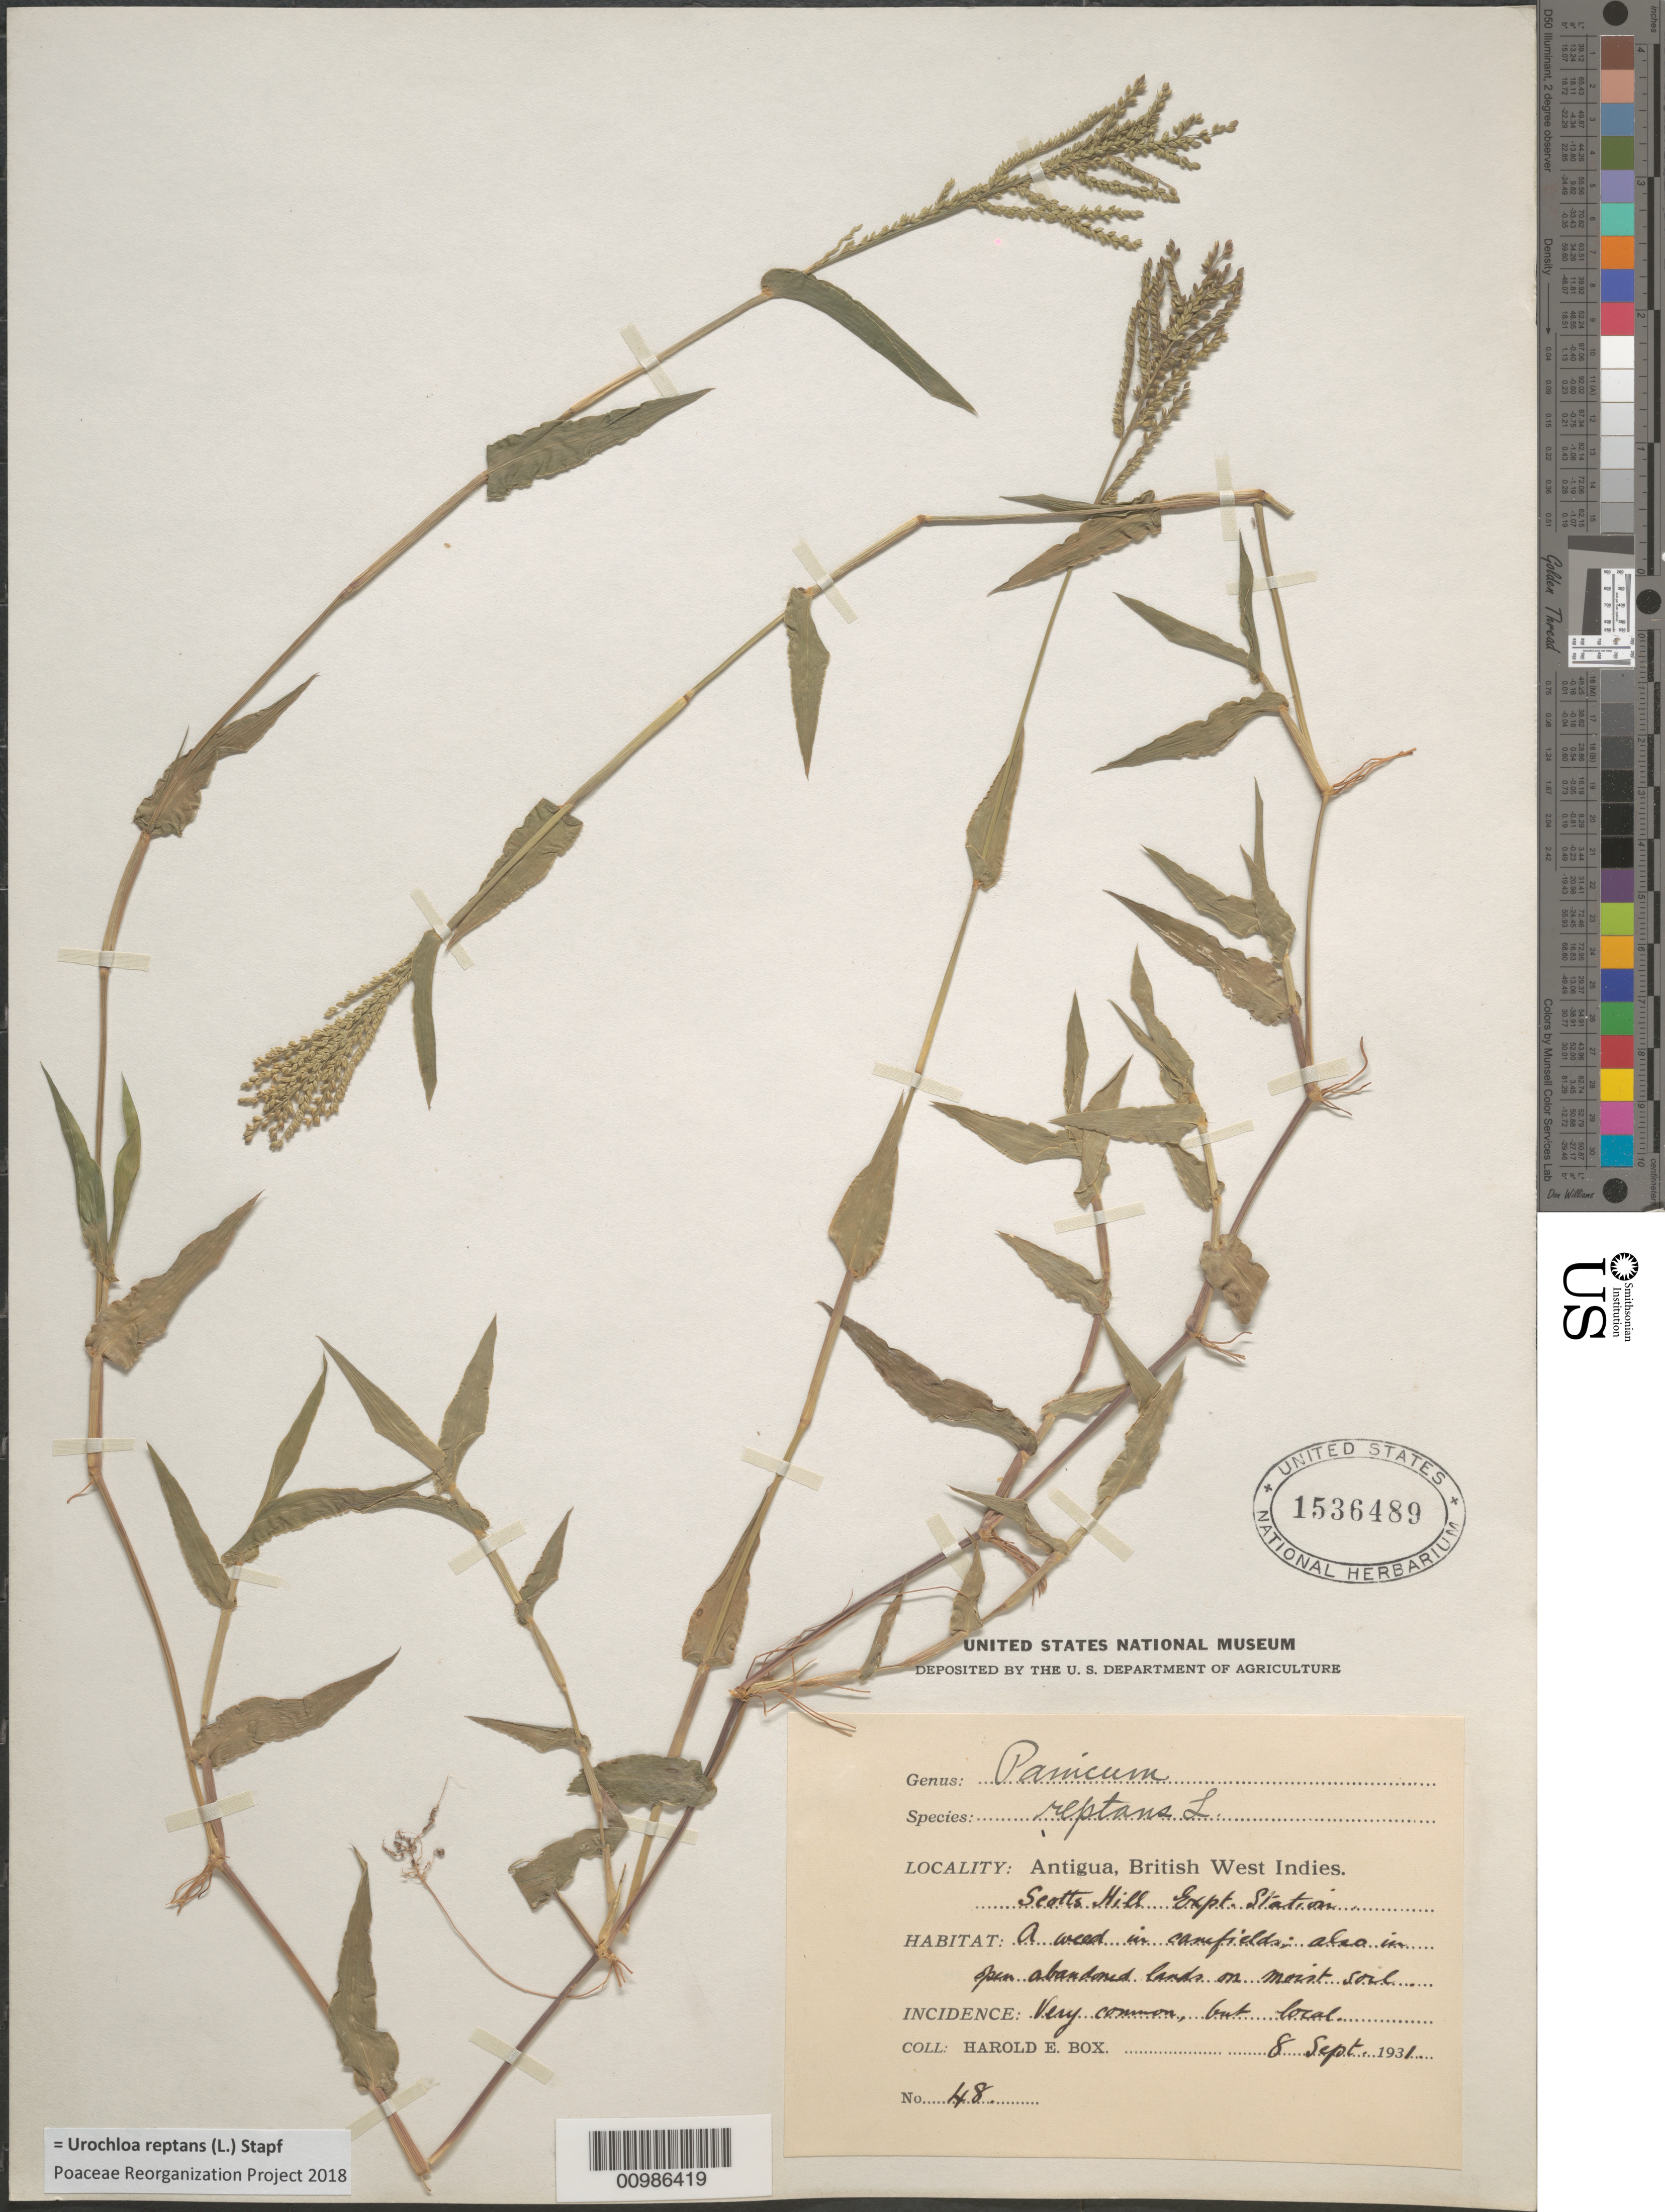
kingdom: Plantae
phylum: Tracheophyta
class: Liliopsida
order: Poales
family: Poaceae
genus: Brachiaria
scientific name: Brachiaria reptans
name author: (L.) C.E. Hubb. & C.A. Gardner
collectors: H. E. Box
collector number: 48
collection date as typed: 08 Sep 1931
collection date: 1931-09-08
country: Antigua and Barbuda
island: Antigua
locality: Scotts Hilll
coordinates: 0 N, 0 E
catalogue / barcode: US 1536489